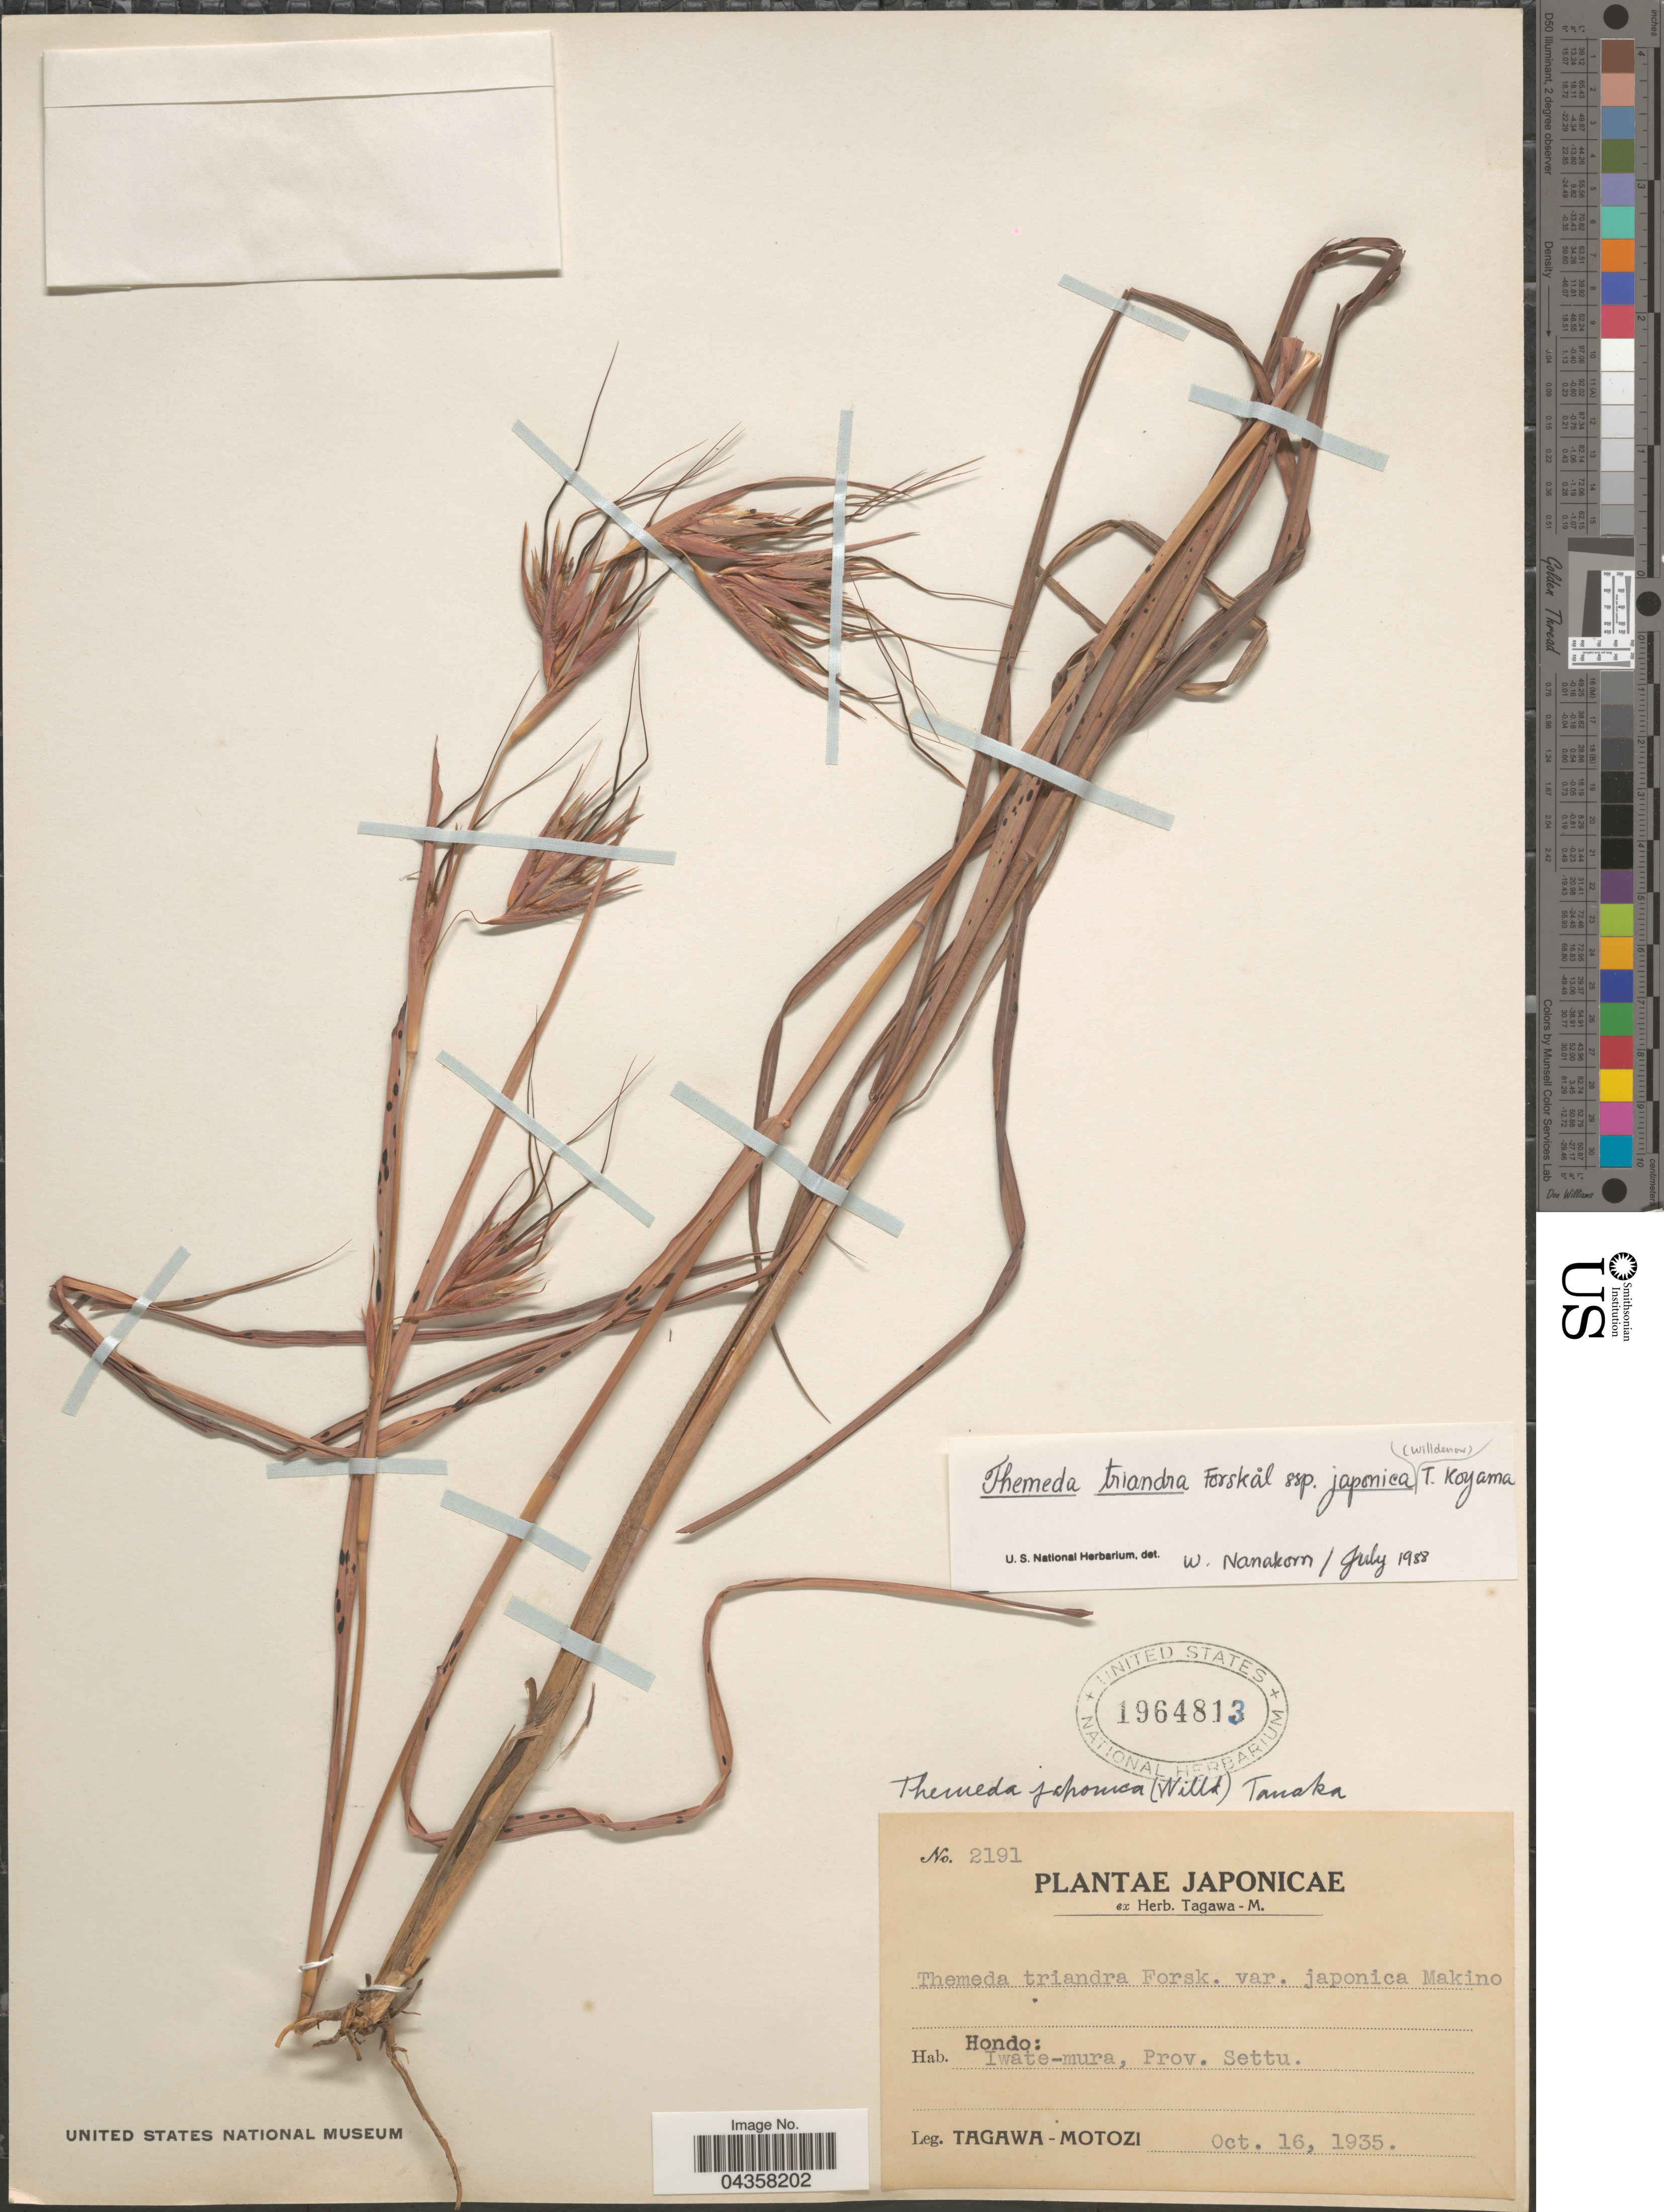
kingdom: Plantae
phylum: Tracheophyta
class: Liliopsida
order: Poales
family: Poaceae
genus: Themeda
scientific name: Themeda triandra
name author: Forssk.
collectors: M. Tagawa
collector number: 2191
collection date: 1935-10-16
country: Japan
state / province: Iwate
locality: Hondo: Iwate-mura, Prov. Settu.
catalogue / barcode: US 1964813